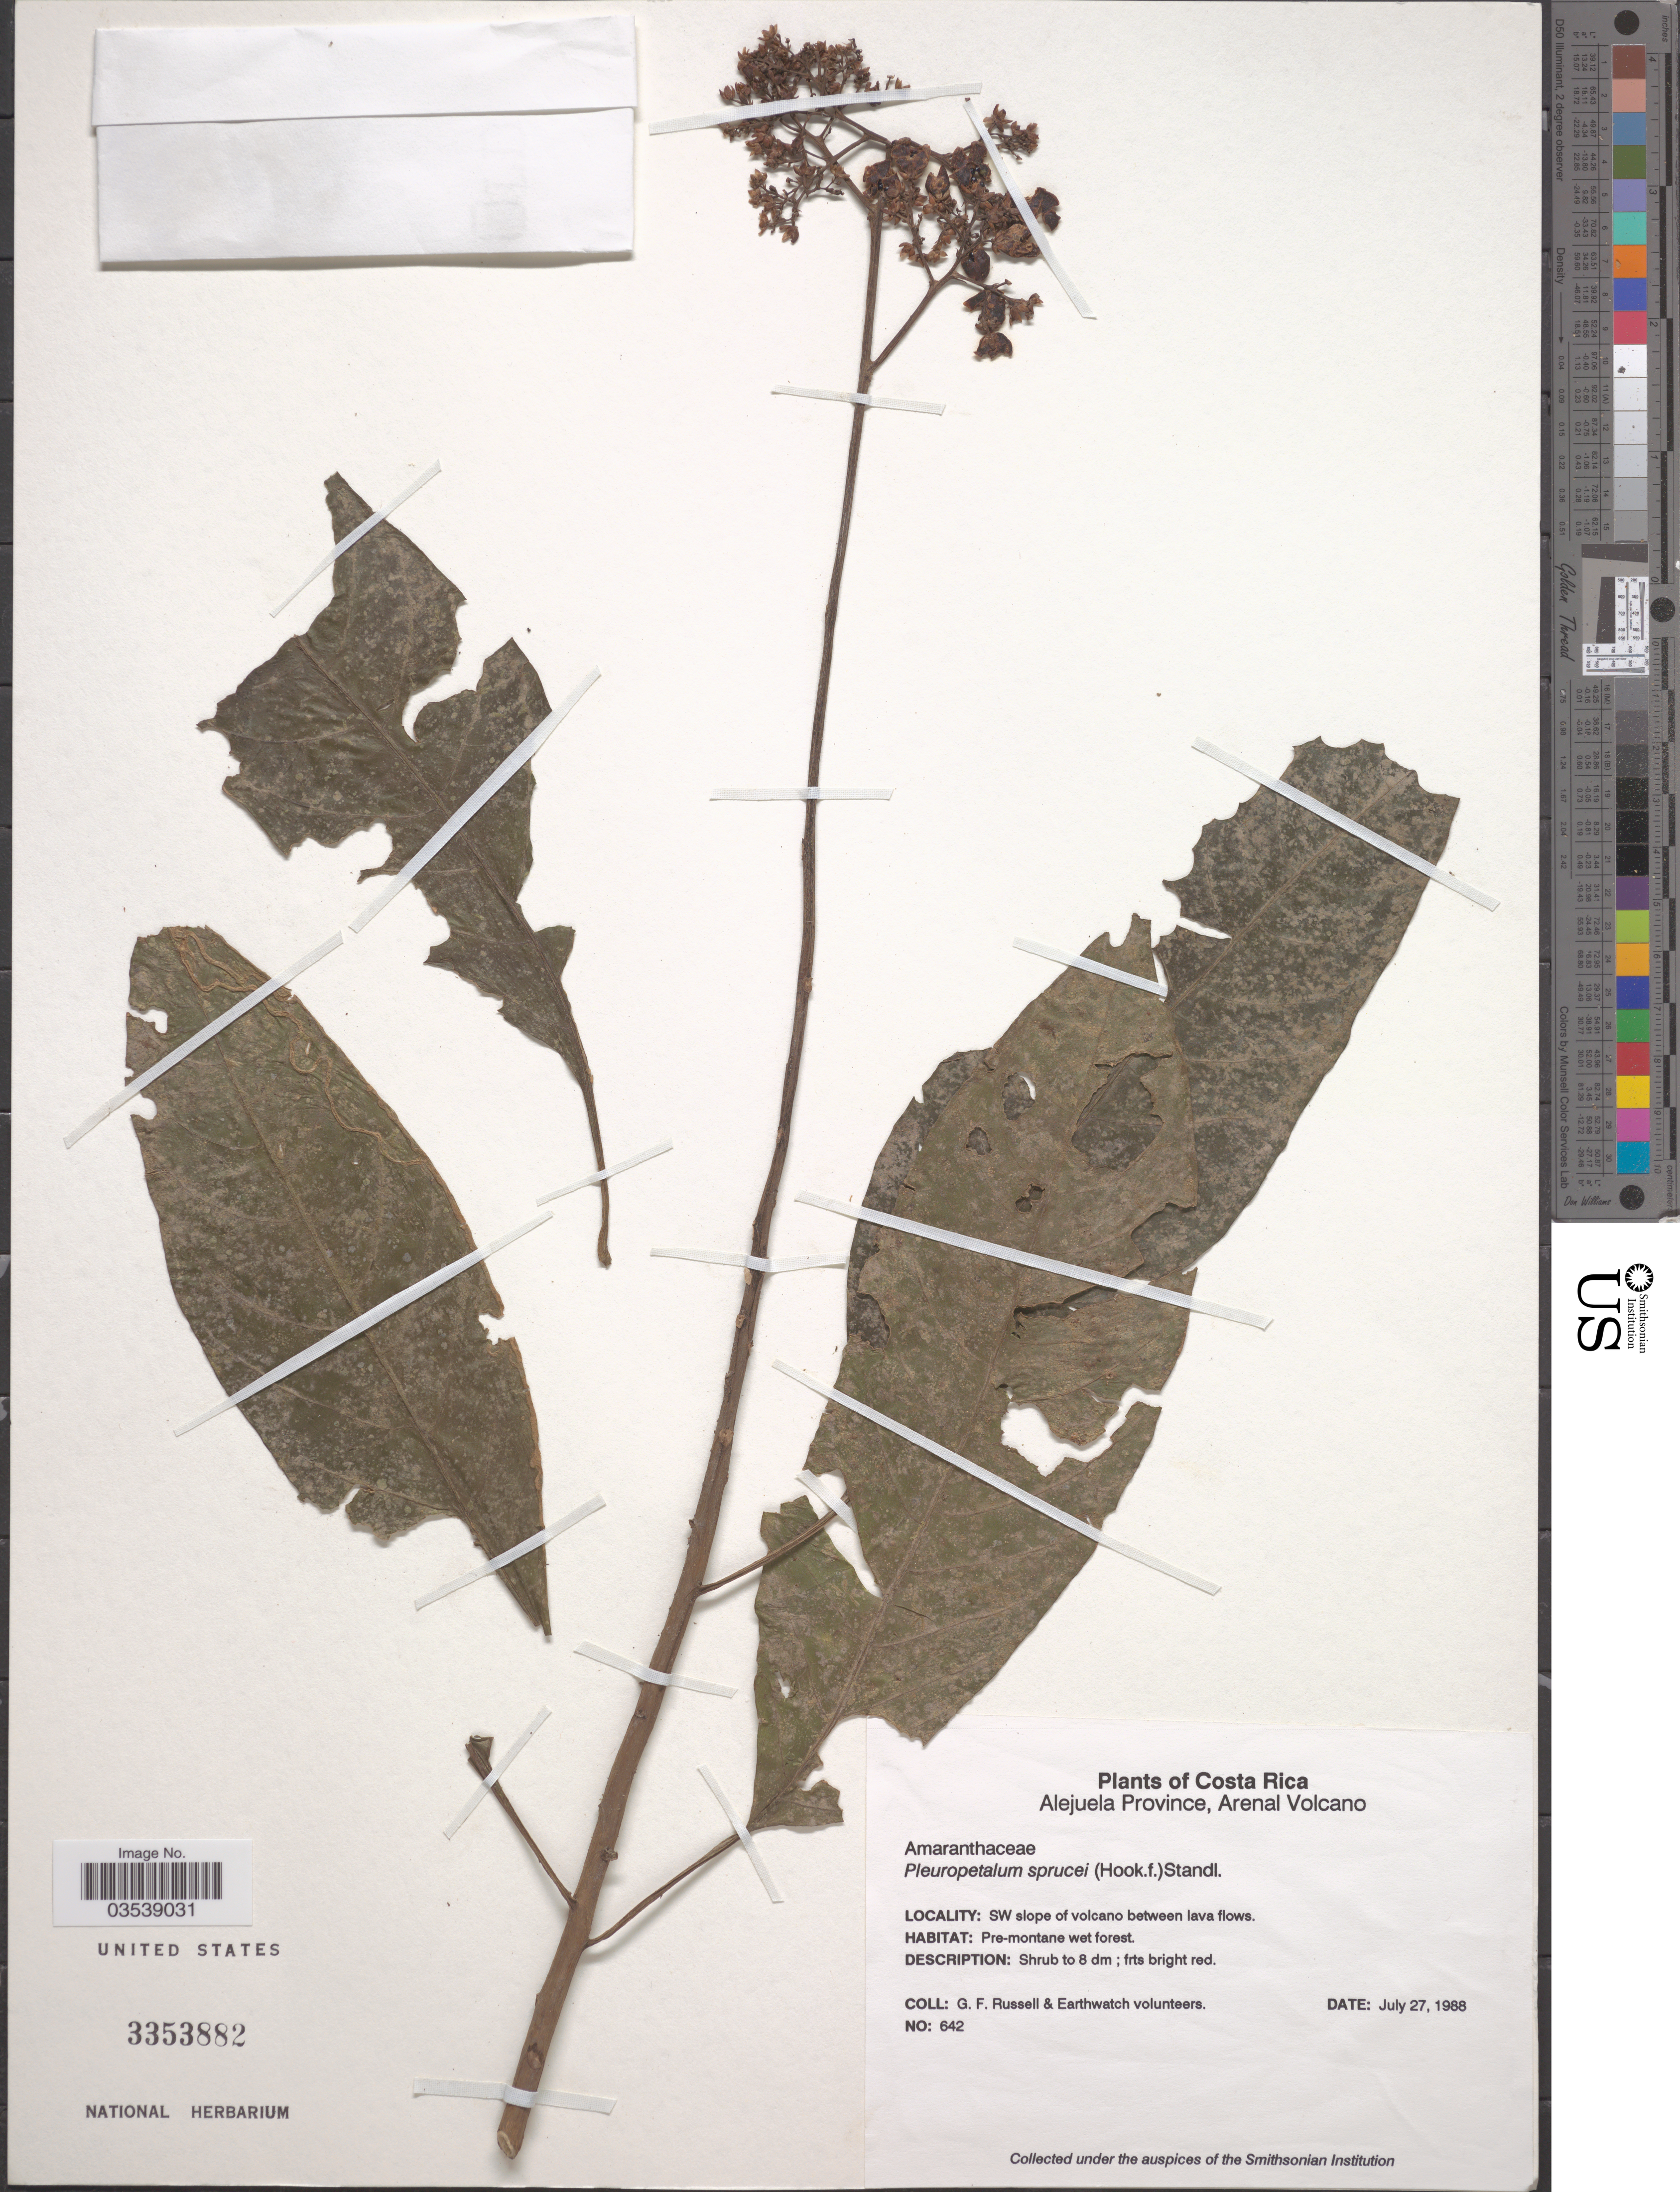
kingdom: Plantae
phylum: Tracheophyta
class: Magnoliopsida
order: Caryophyllales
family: Amaranthaceae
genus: Pleuropetalum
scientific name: Pleuropetalum sprucei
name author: (Hook. f.) Standl.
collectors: G. Russell & Earthwatch Volunteers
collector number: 642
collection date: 1988-07-27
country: Costa Rica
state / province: Alajuela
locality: Arenal Volcano. SW slope of volcano between lava flows.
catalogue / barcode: US 3353882